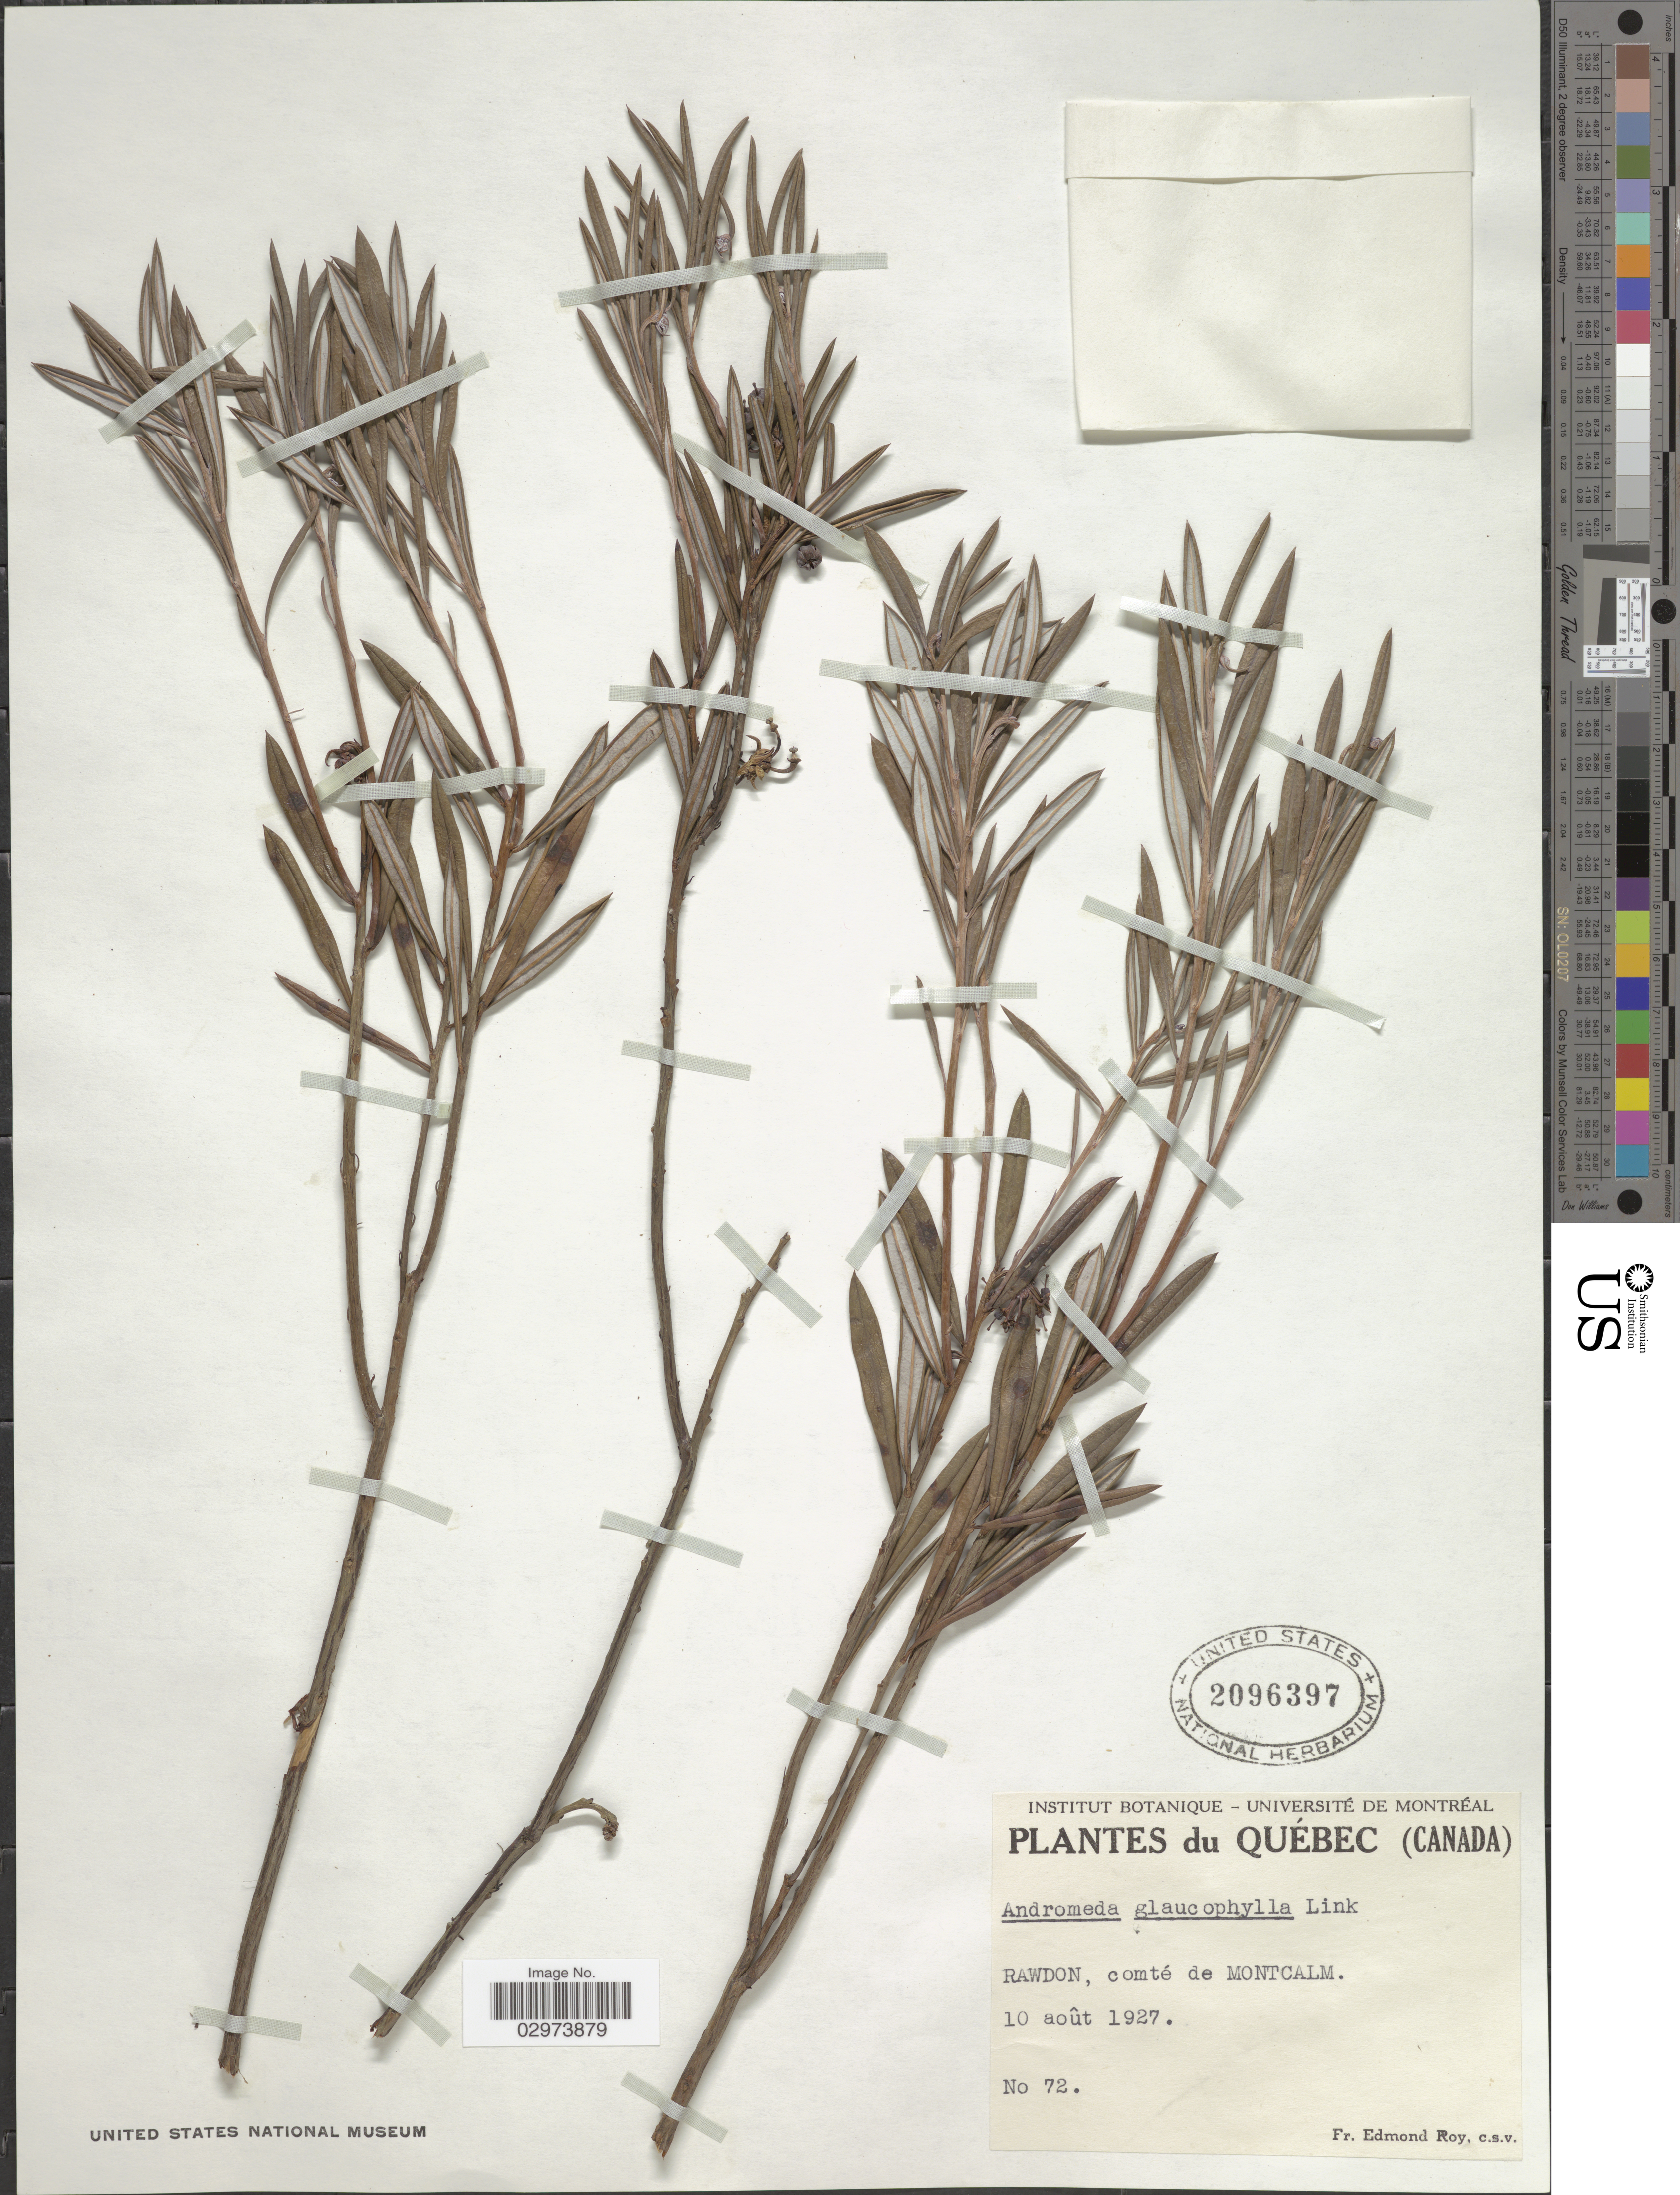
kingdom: Plantae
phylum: Tracheophyta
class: Magnoliopsida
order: Ericales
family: Ericaceae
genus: Andromeda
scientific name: Andromeda polifolia var. latifolia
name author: Aiton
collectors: E. Roy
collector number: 72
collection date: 1927-08-10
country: Canada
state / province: Quebec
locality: Rawdon, comté de Montcalm.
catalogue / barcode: US 2096397